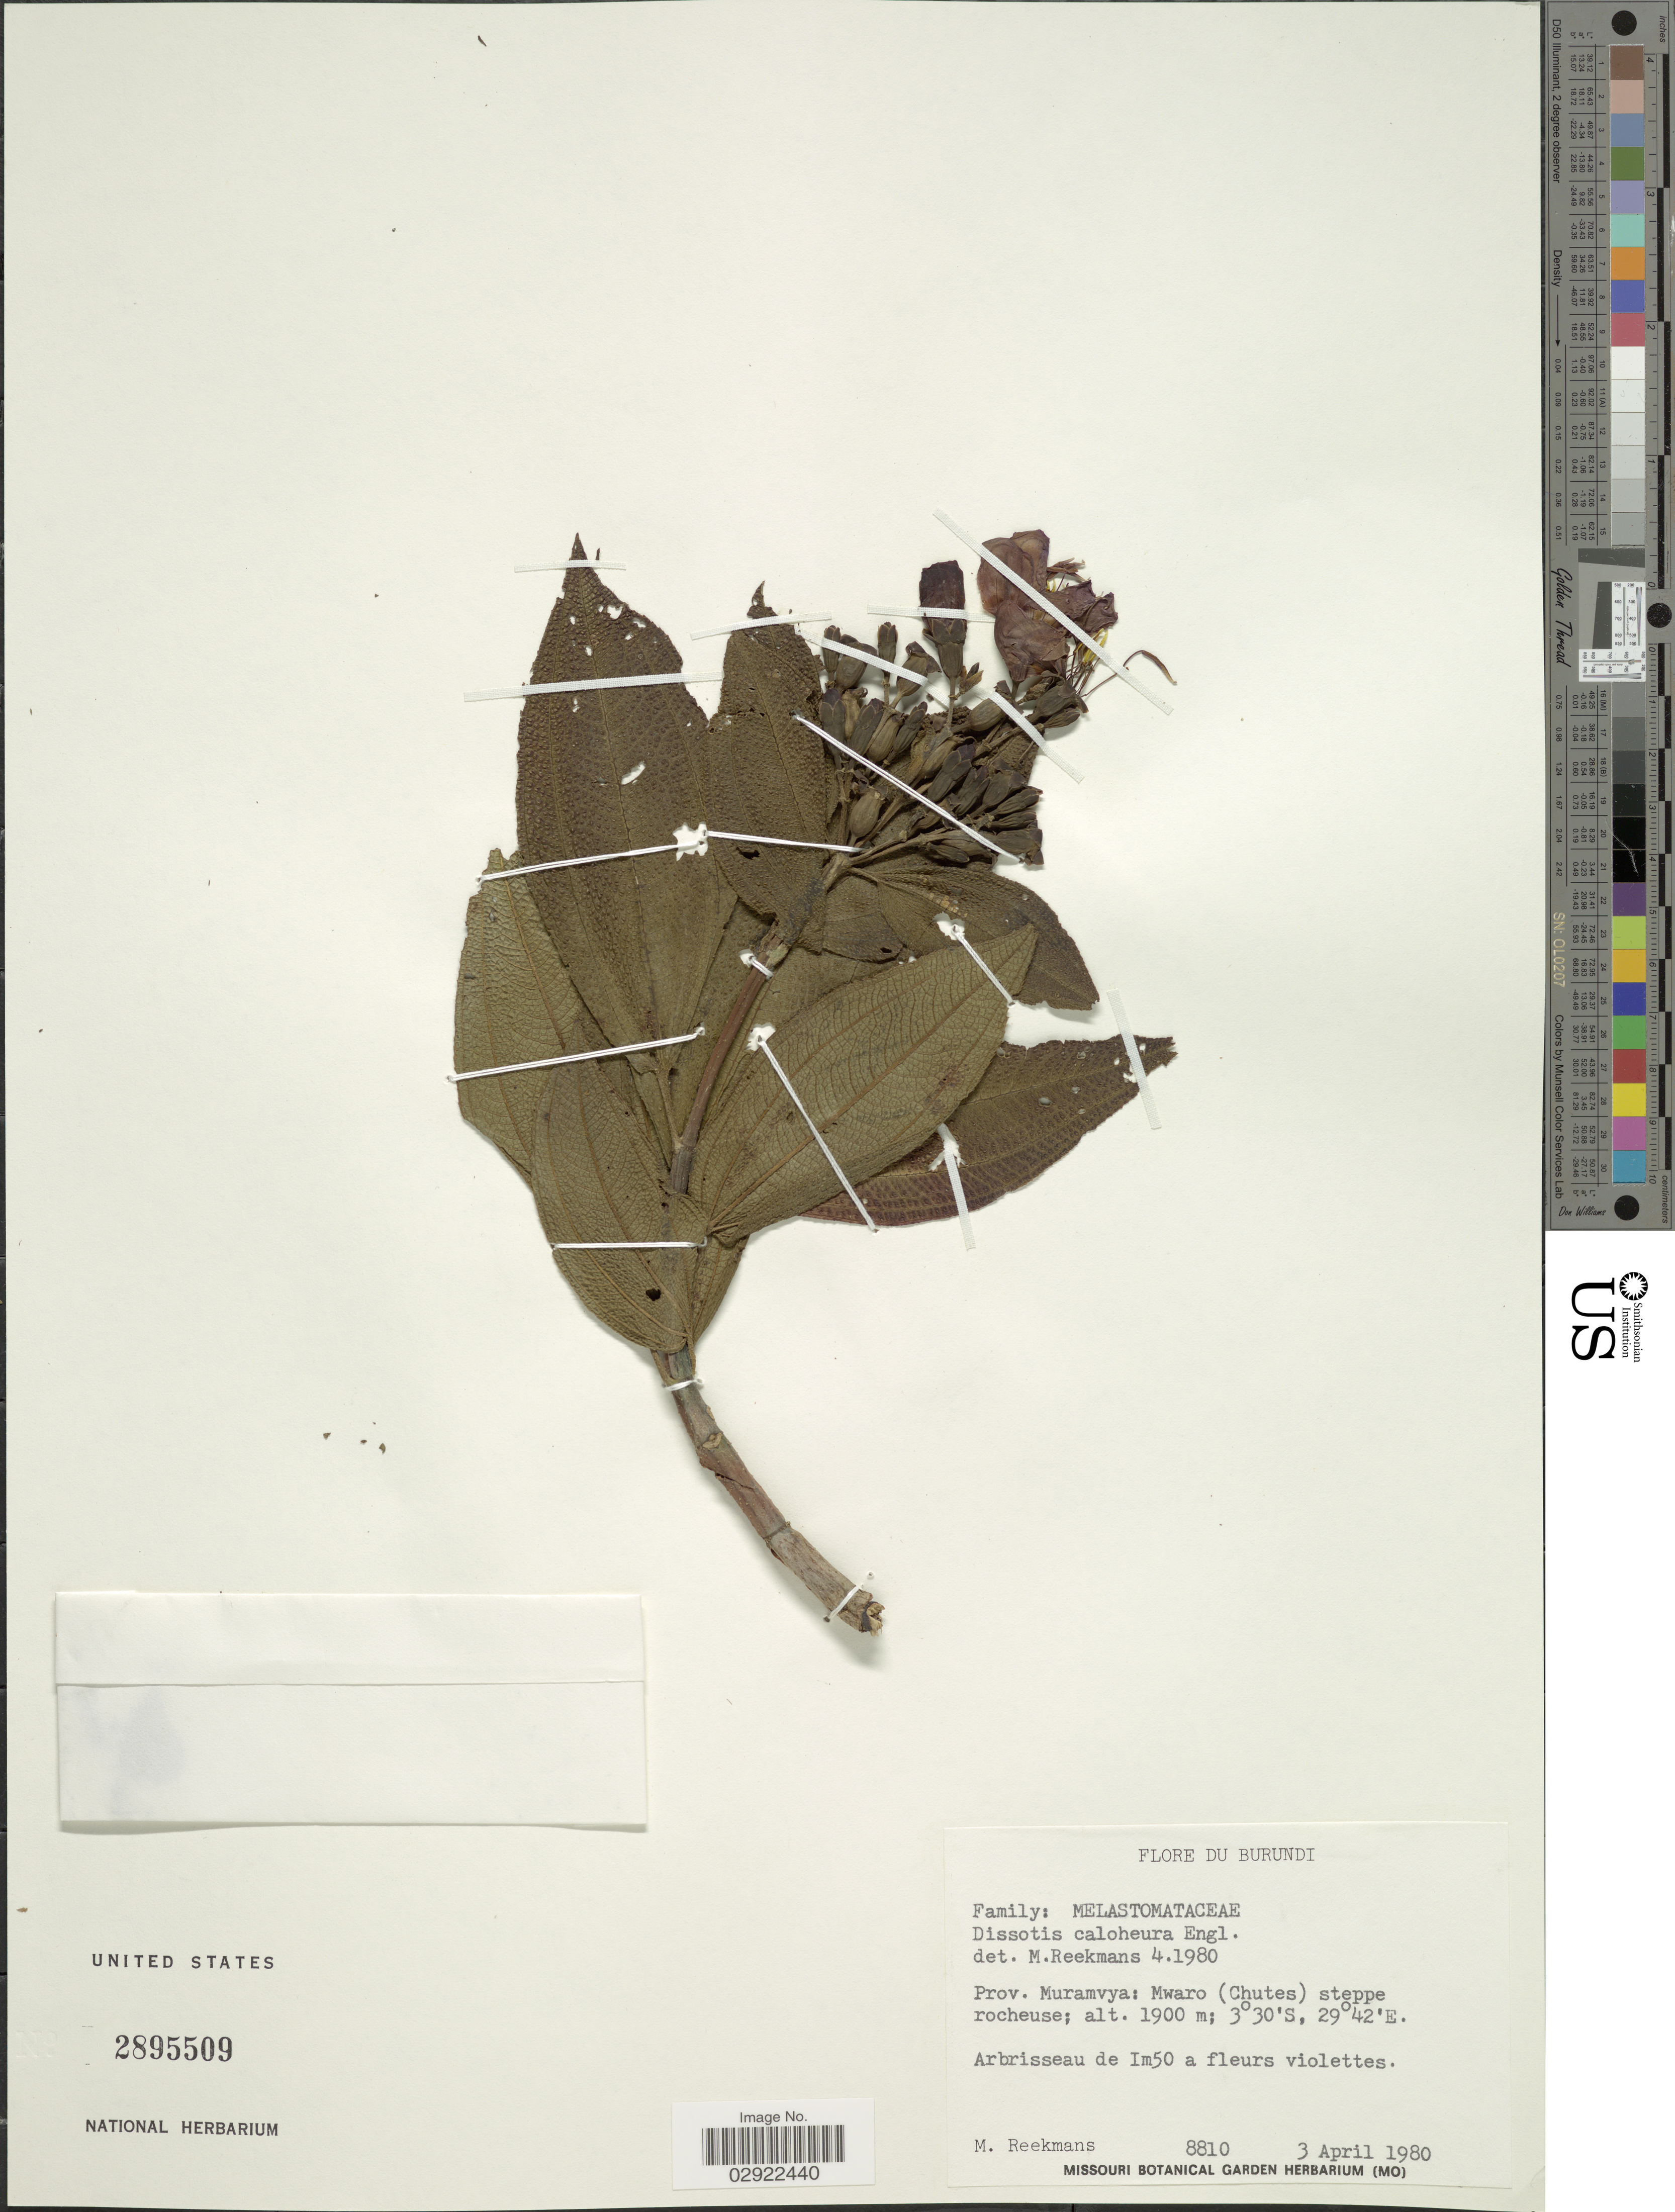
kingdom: Plantae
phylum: Tracheophyta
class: Magnoliopsida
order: Myrtales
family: Melastomataceae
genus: Dissotidendron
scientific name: Dissotidendron caloneurum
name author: (Gilg ex Engl.) Ver.-Lib. & G. Kadereit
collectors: M. Reekmans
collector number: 8810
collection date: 1980-04-03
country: Burundi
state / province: Muramvya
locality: Mwaro (Chutes) steppe rocheuse.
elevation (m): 1900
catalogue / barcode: US 2895509